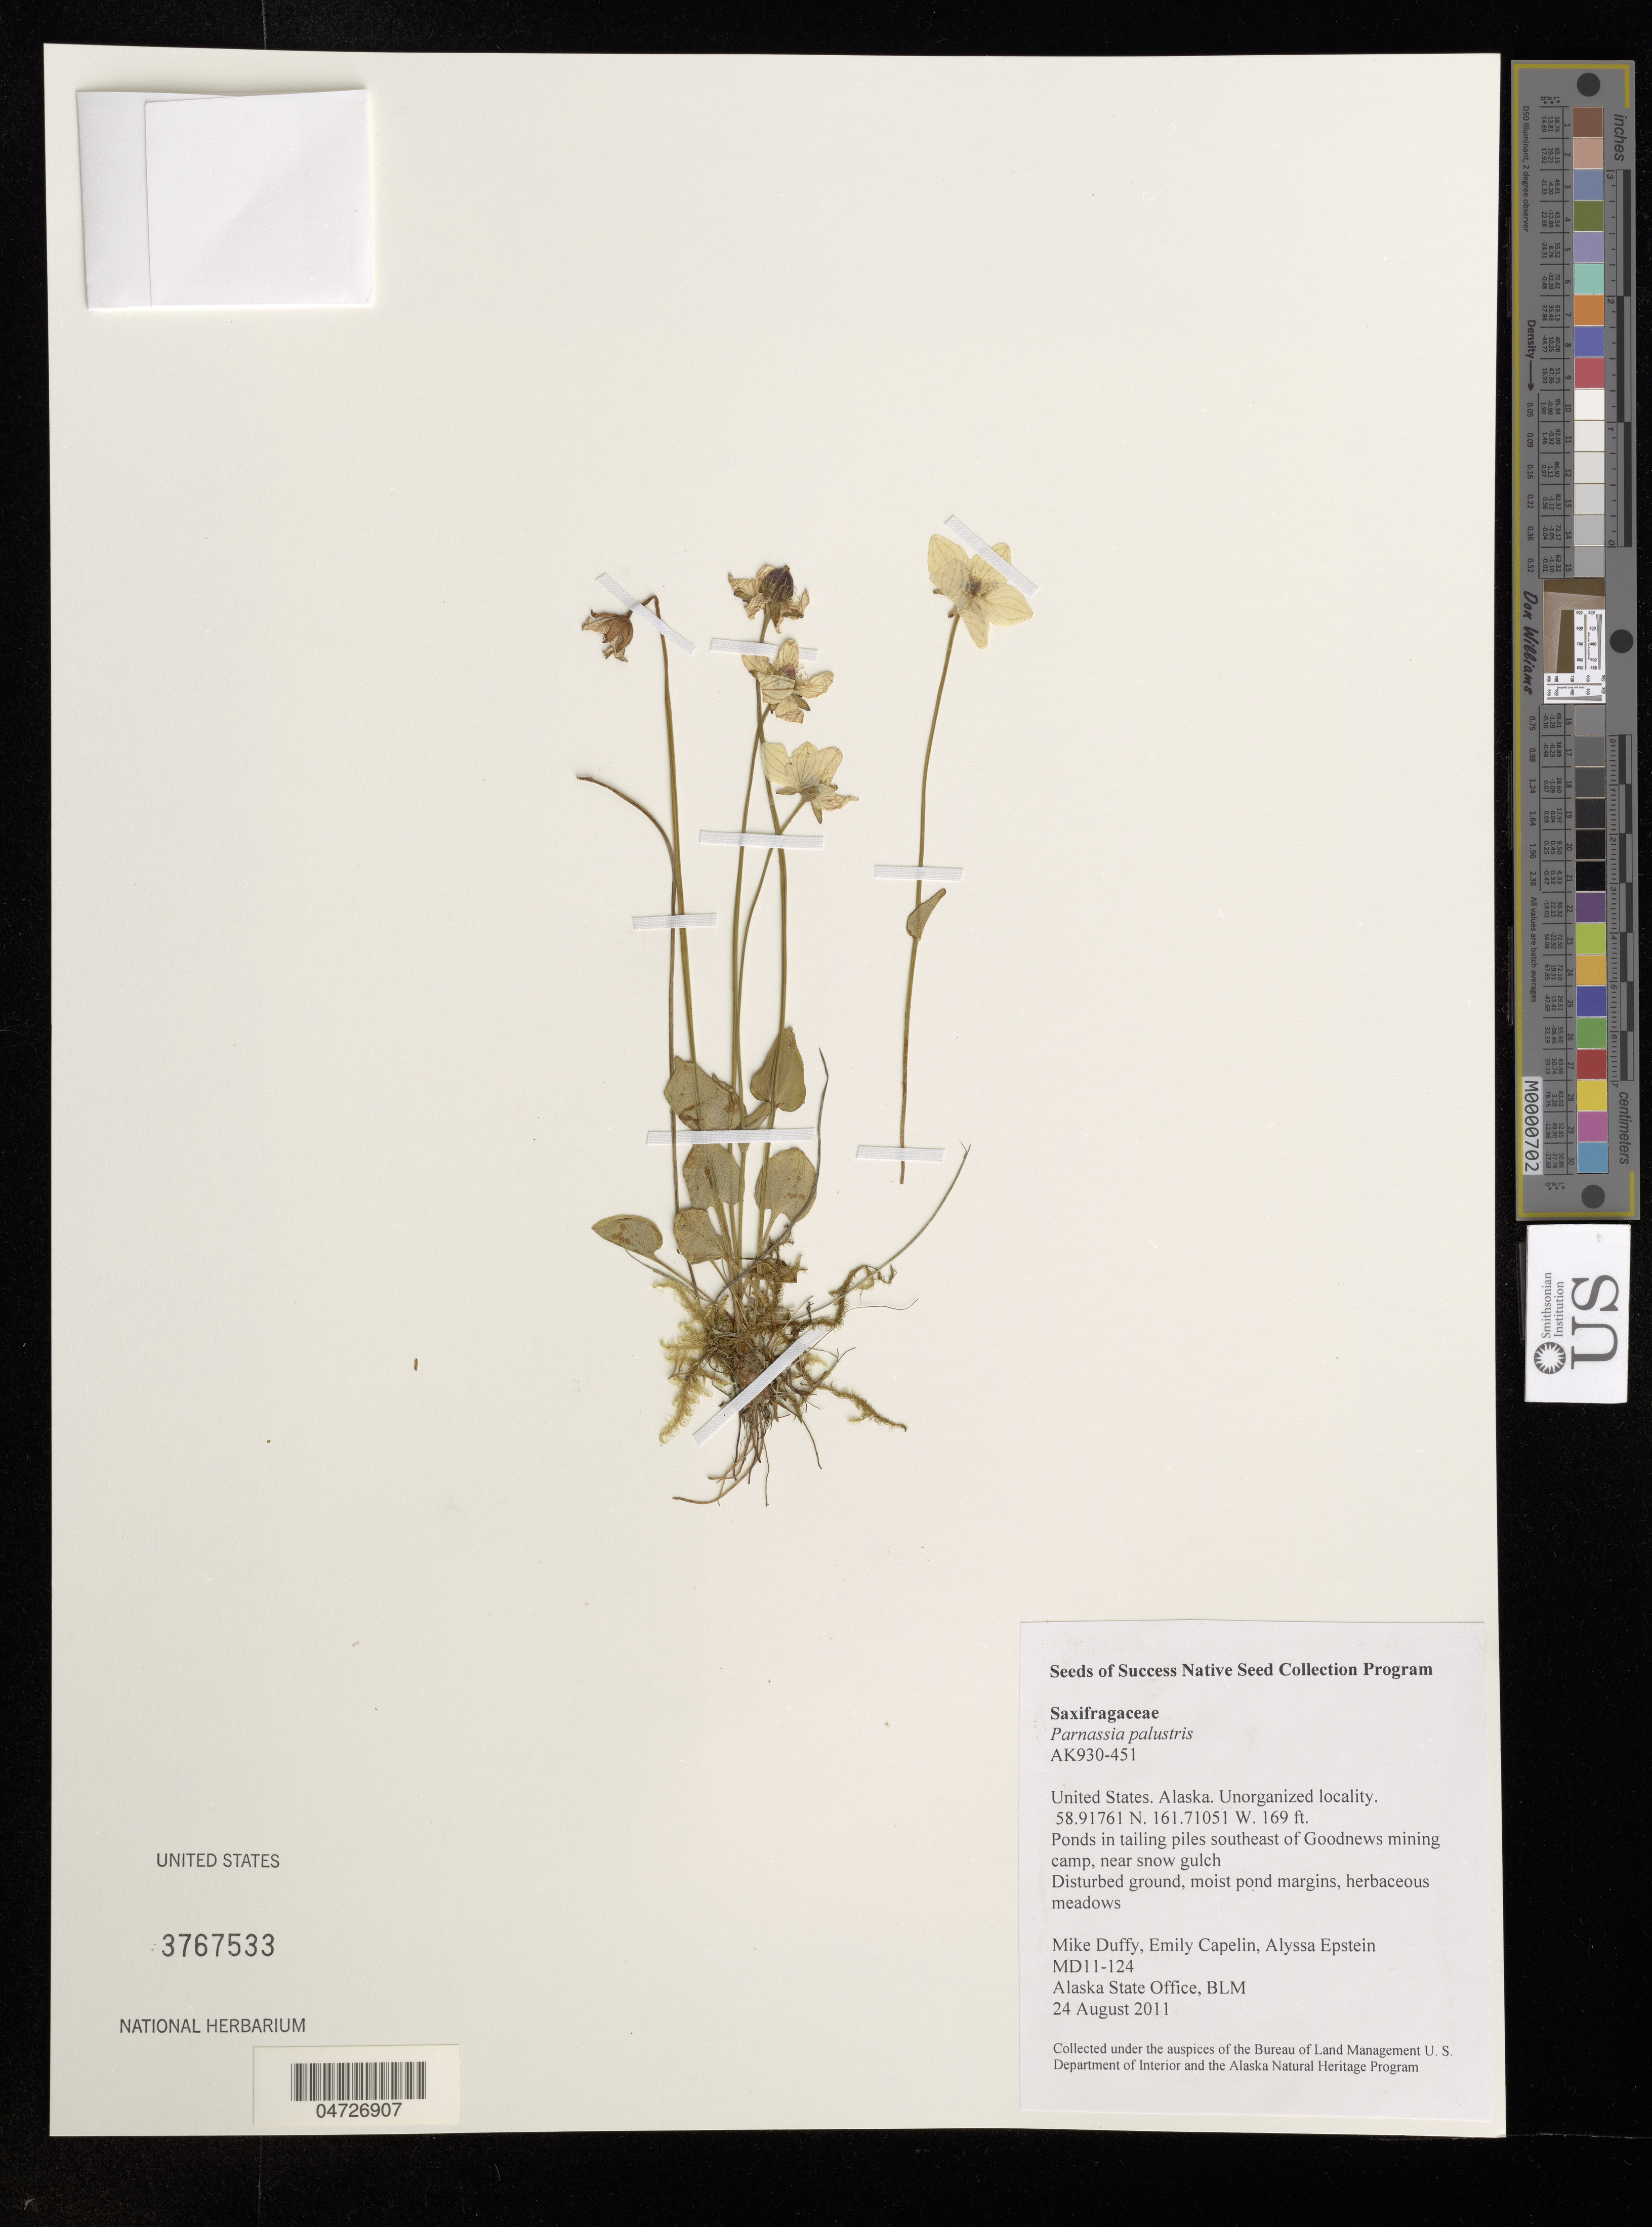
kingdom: Plantae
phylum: Tracheophyta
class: Magnoliopsida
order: Celastrales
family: Parnassiaceae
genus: Parnassia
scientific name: Parnassia palustris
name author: L.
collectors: M. Duffy, E. Capelin & A. Epstein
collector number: MD11-124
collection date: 2011-08-24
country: United States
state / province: Alaska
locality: Ponds in tailing piles southeast of Goodnews mining camp, near snow gulch.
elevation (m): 52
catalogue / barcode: US 3767533